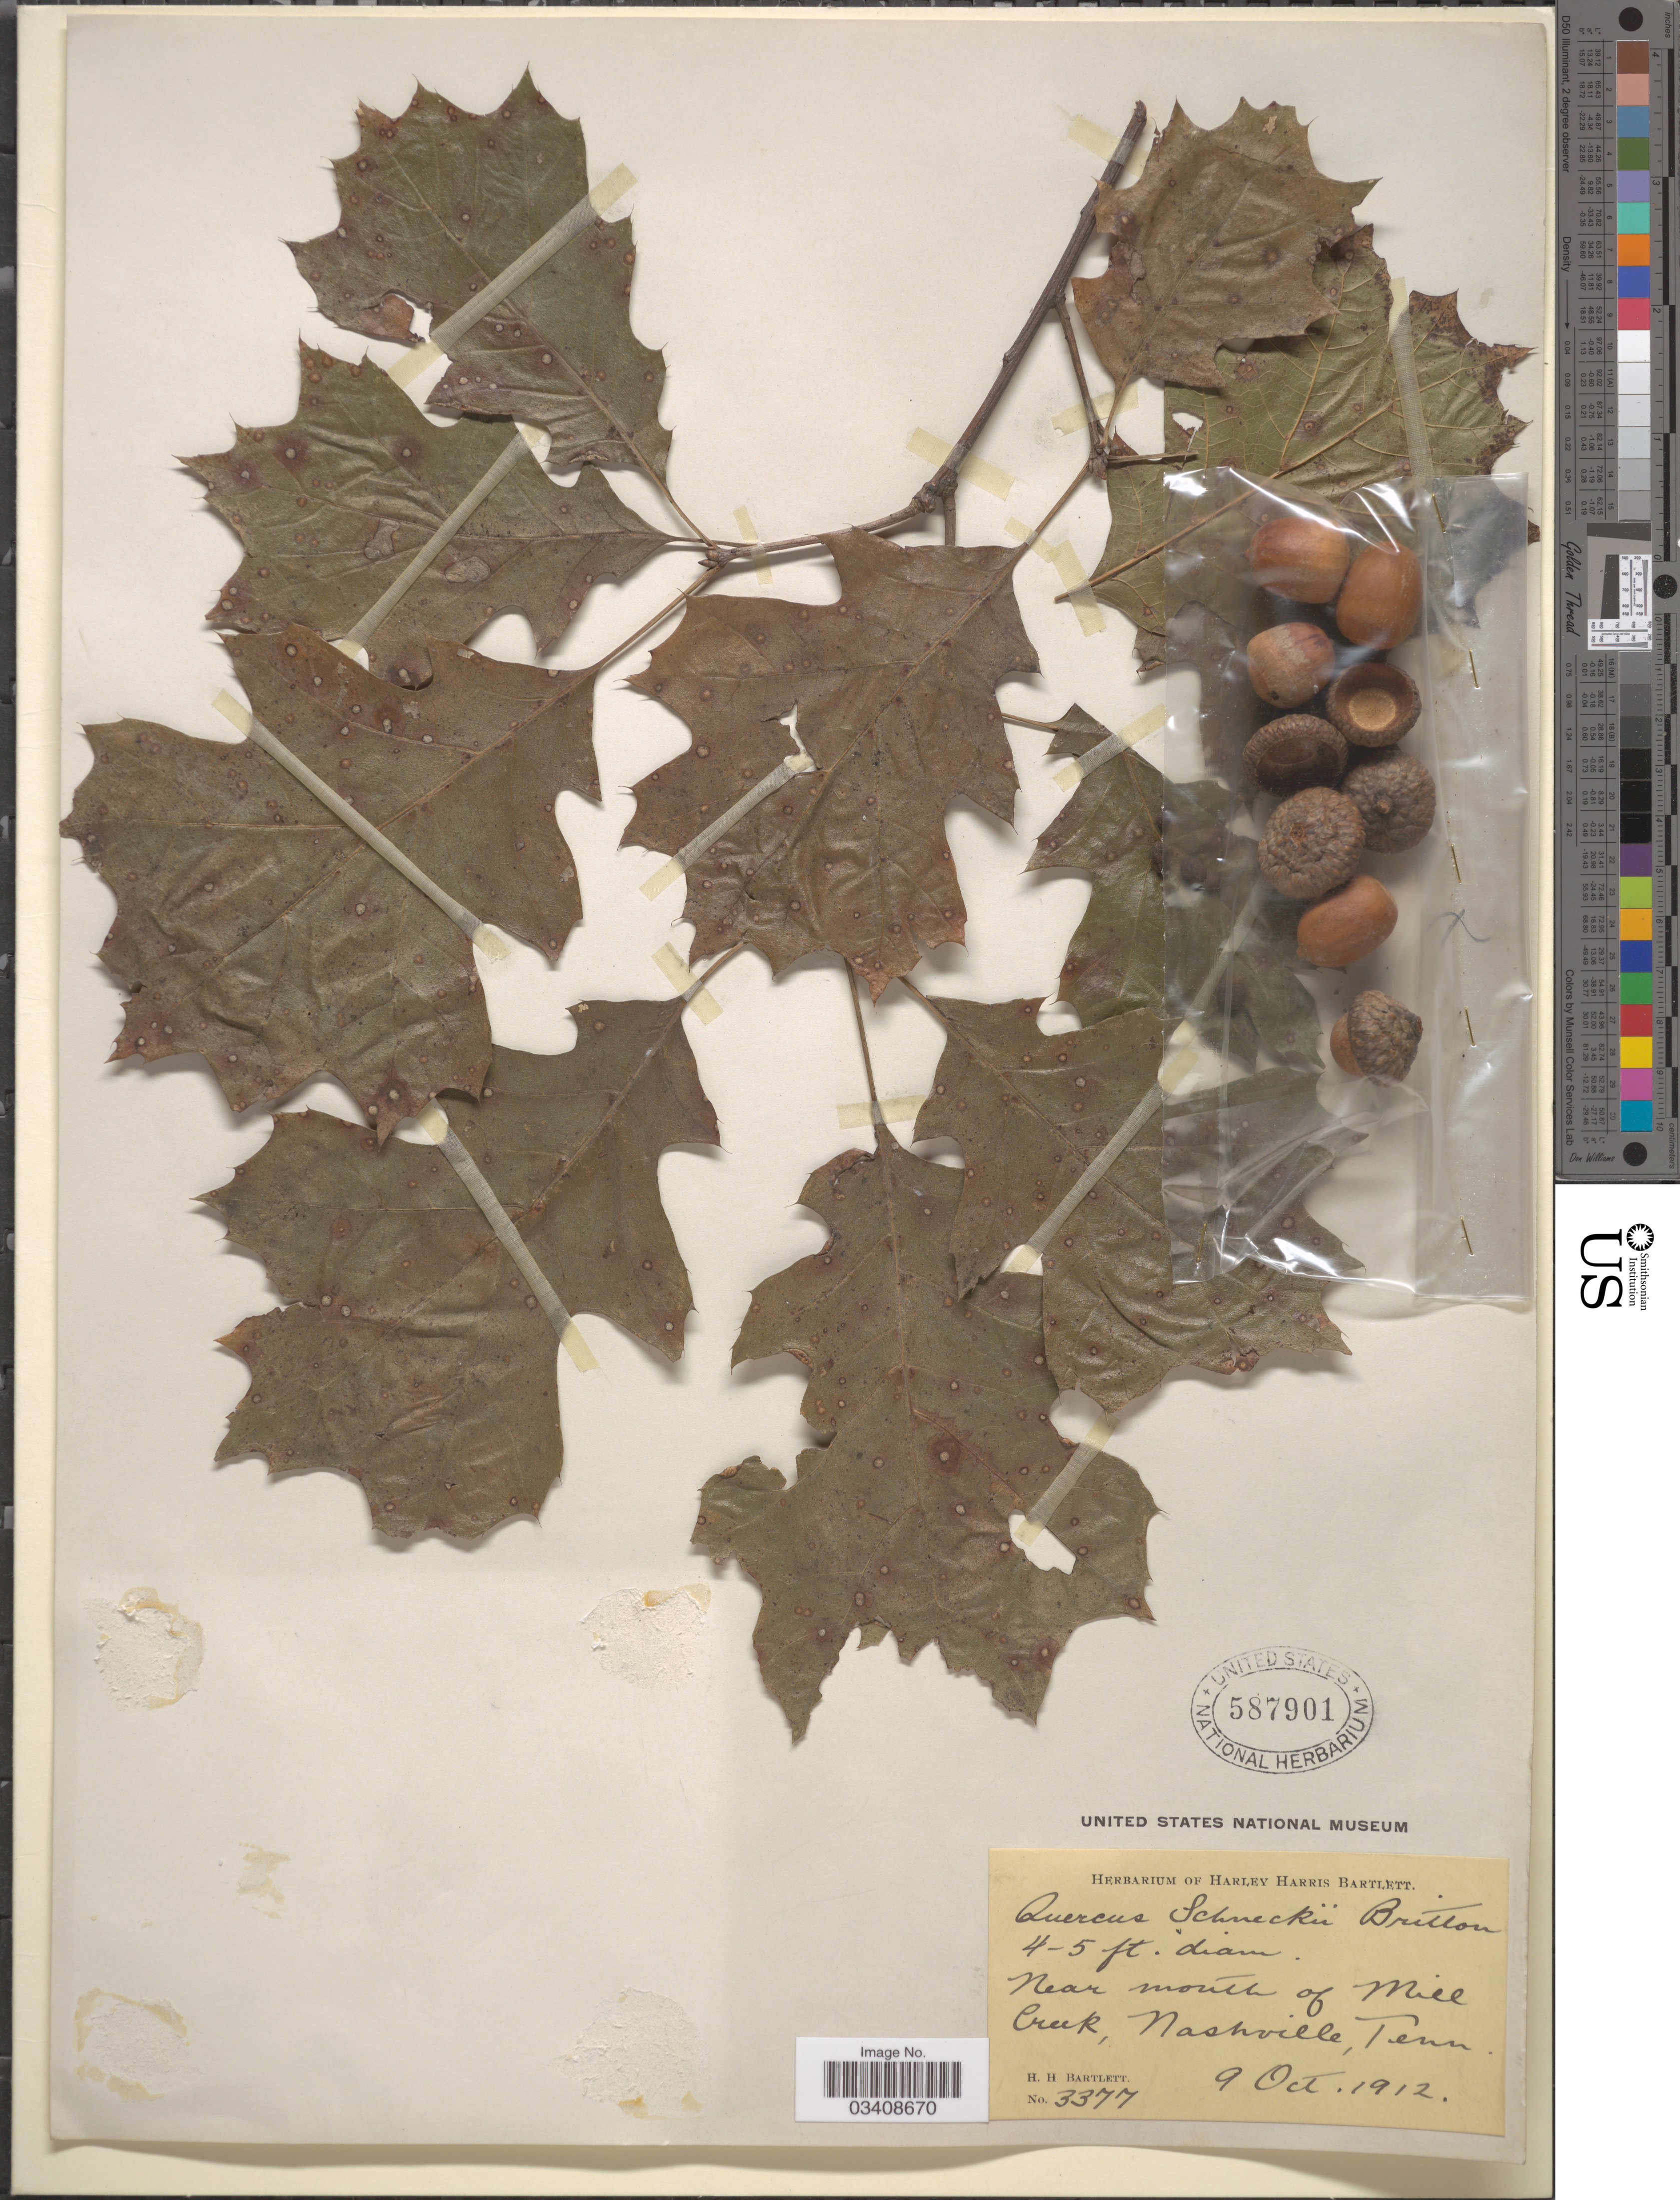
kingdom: Plantae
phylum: Tracheophyta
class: Magnoliopsida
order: Fagales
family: Fagaceae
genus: Quercus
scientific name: Quercus shumardii var. schneckii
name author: (Britton) Sarg.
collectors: H. H. Bartlett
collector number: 3377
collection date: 1912-10-09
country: United States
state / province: Tennessee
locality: Near mouth of Mill Creek, Nashville.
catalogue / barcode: US 587901